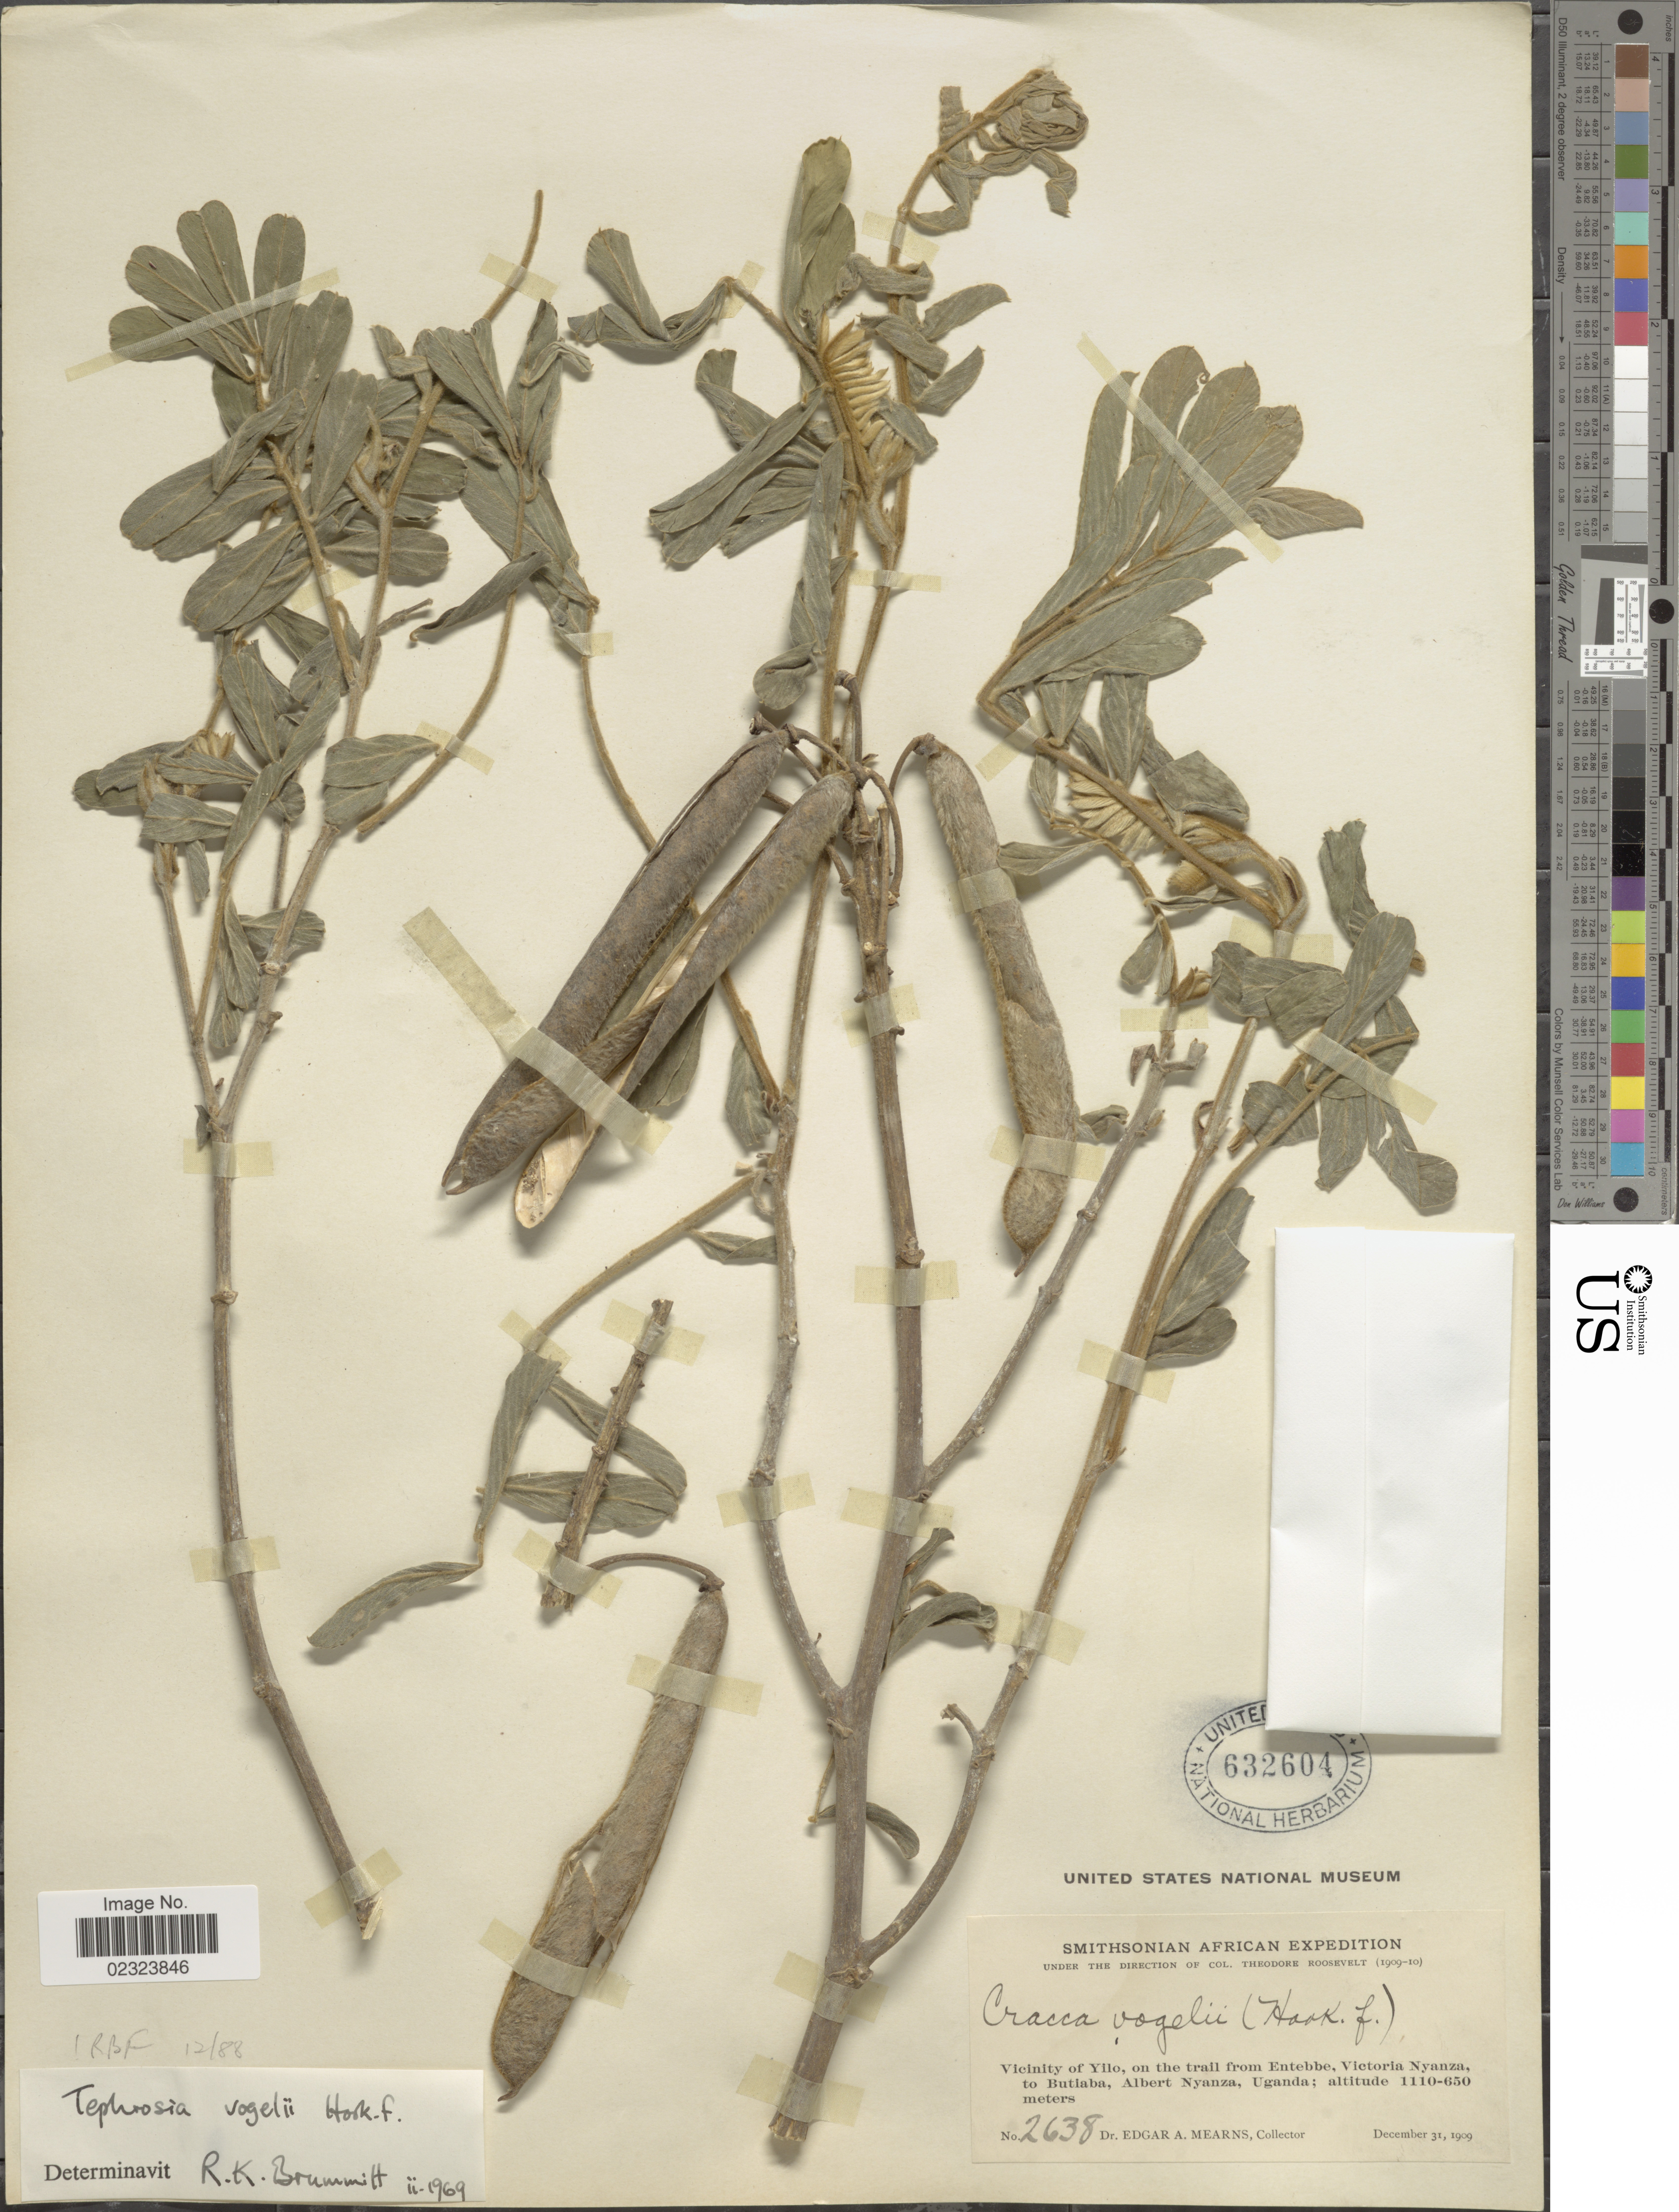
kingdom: Plantae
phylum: Tracheophyta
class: Magnoliopsida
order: Fabales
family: Fabaceae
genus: Tephrosia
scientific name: Tephrosia vogelii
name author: Hook. f.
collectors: E. A. Mearns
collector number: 2638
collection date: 1909-12-31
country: Uganda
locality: Vicinity of Yilo, on the trail from Entebbe, Victoria Nyanza, to Butiaba, Albert Nyanza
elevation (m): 650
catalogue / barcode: US 632604